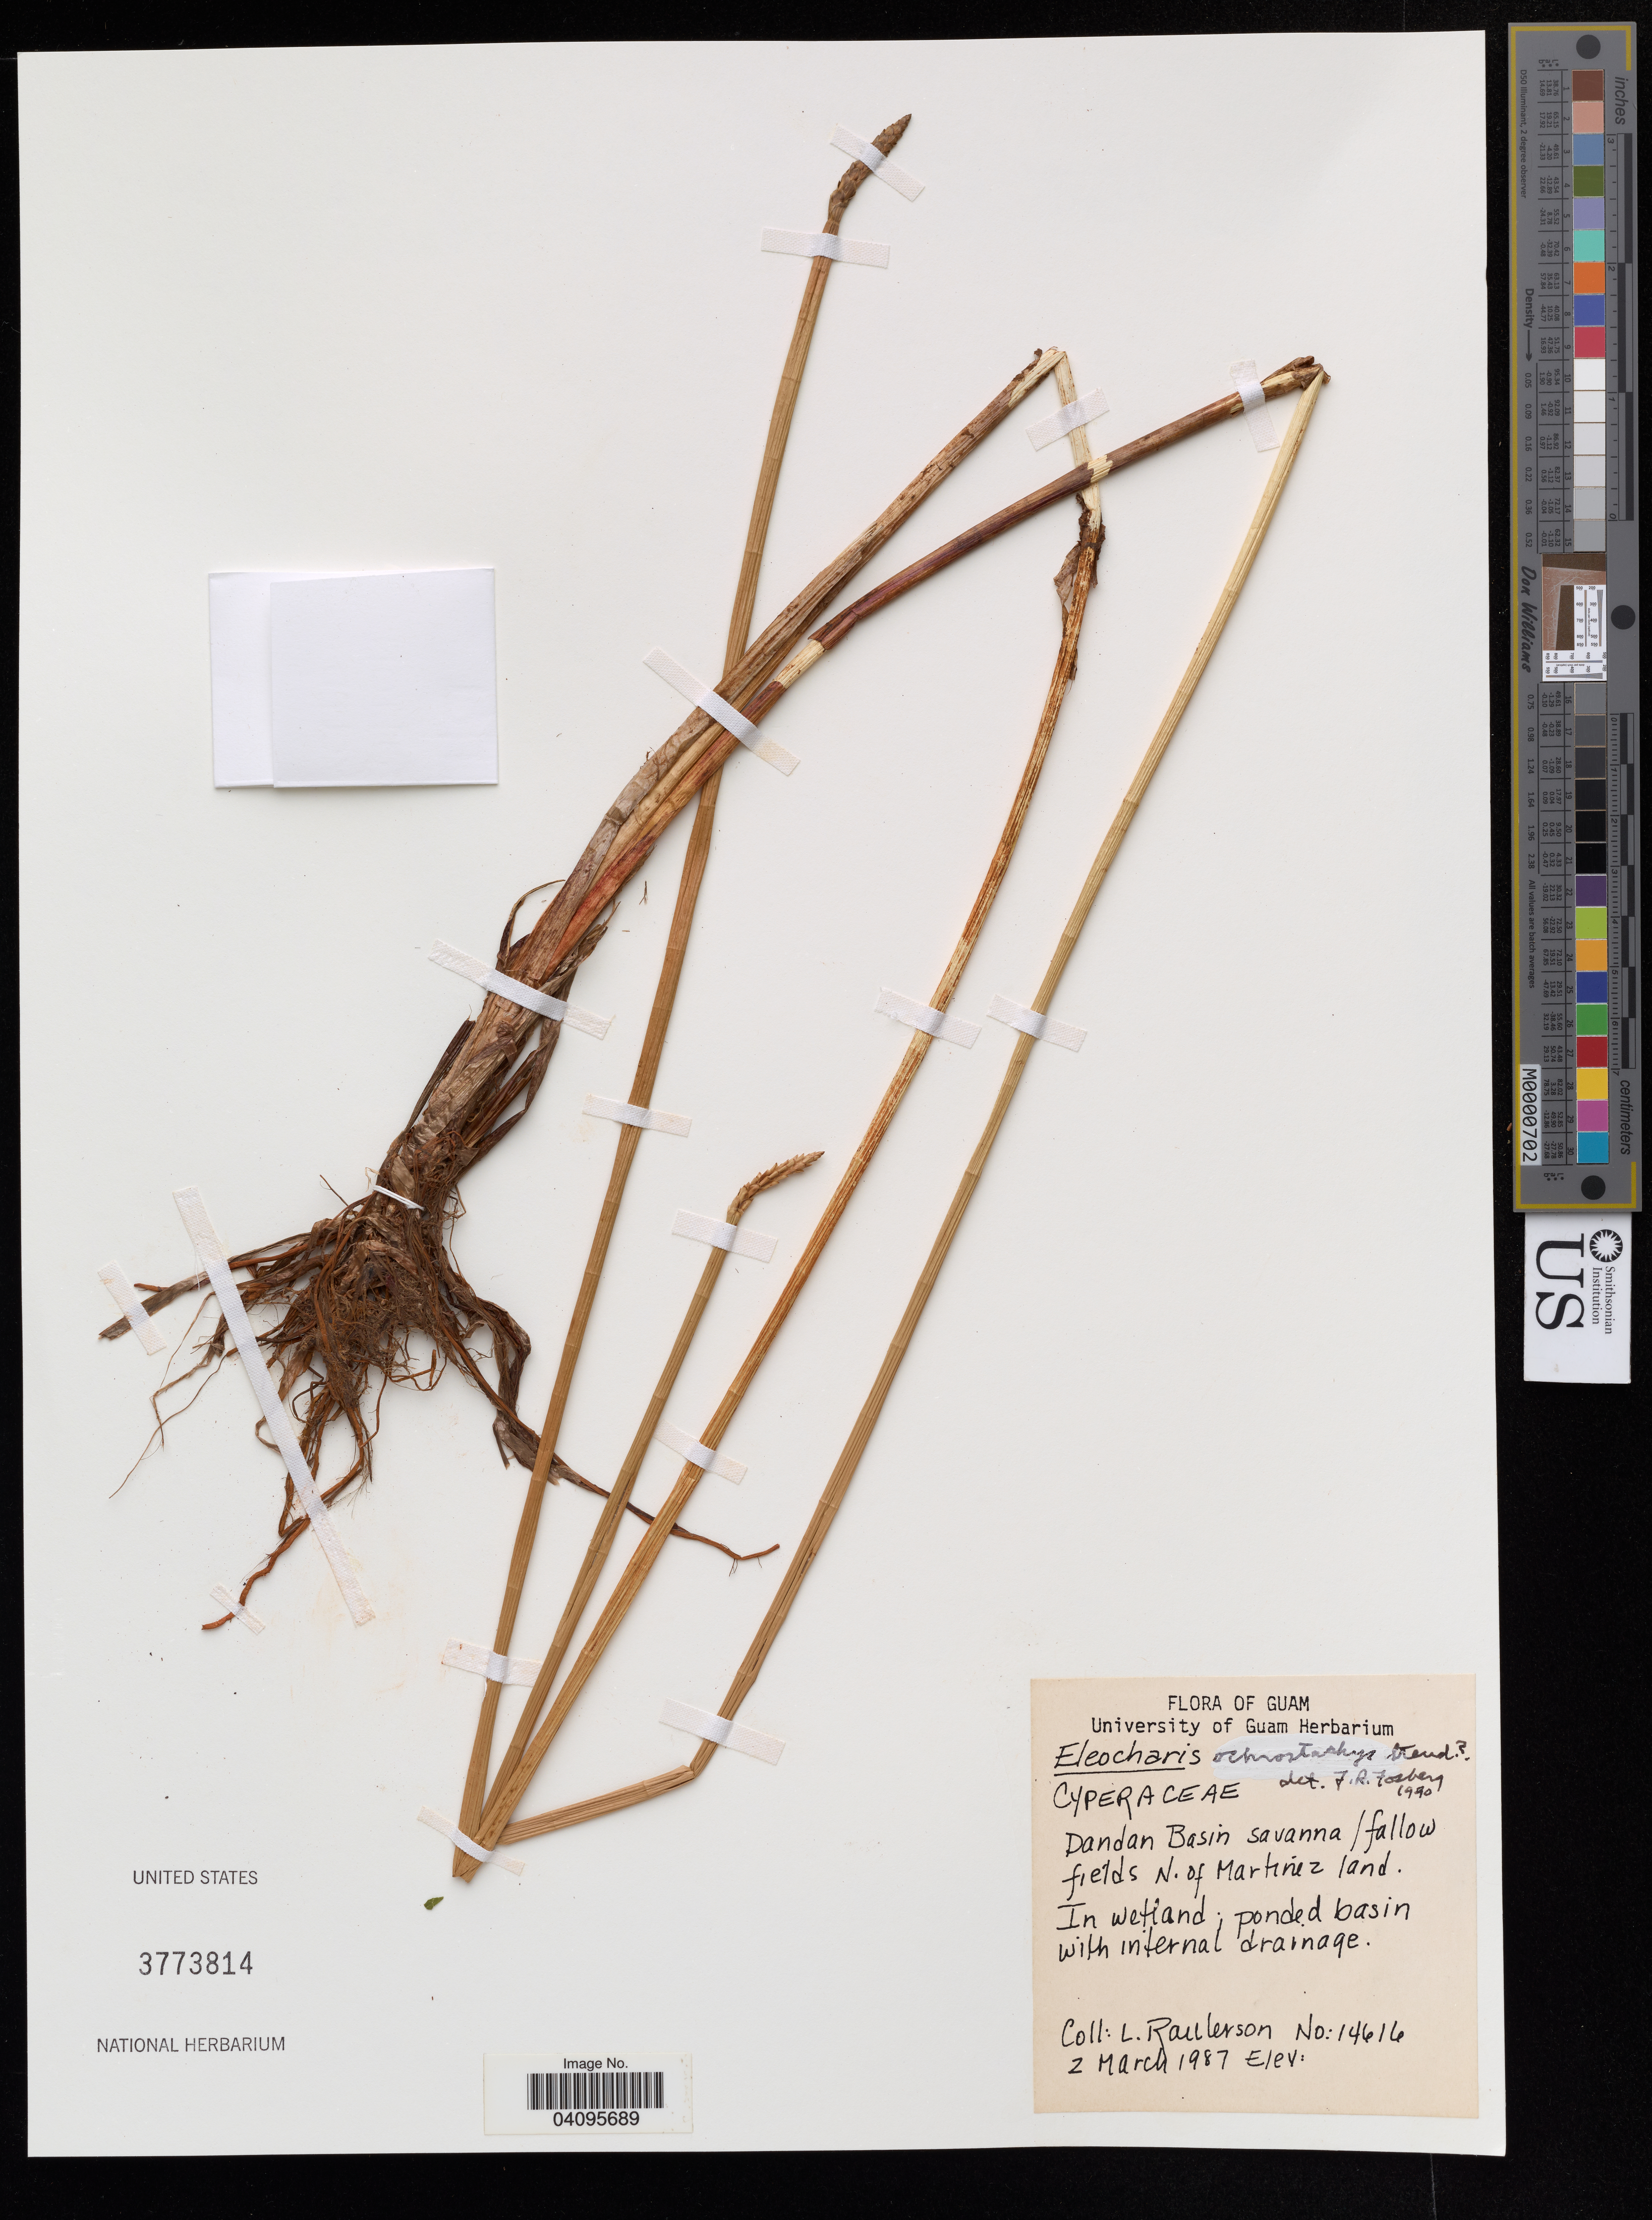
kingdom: Plantae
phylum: Tracheophyta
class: Liliopsida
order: Poales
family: Cyperaceae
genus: Eleocharis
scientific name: Eleocharis ochrostachys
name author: Steud.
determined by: Fosberg, F. R.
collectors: L. Raulerson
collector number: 14616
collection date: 1987-03-02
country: Guam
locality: Dandan Basin savannan, fallow fields N. or Martinez land.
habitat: Wetland, ponded basin with internal drainage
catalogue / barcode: US 3773714